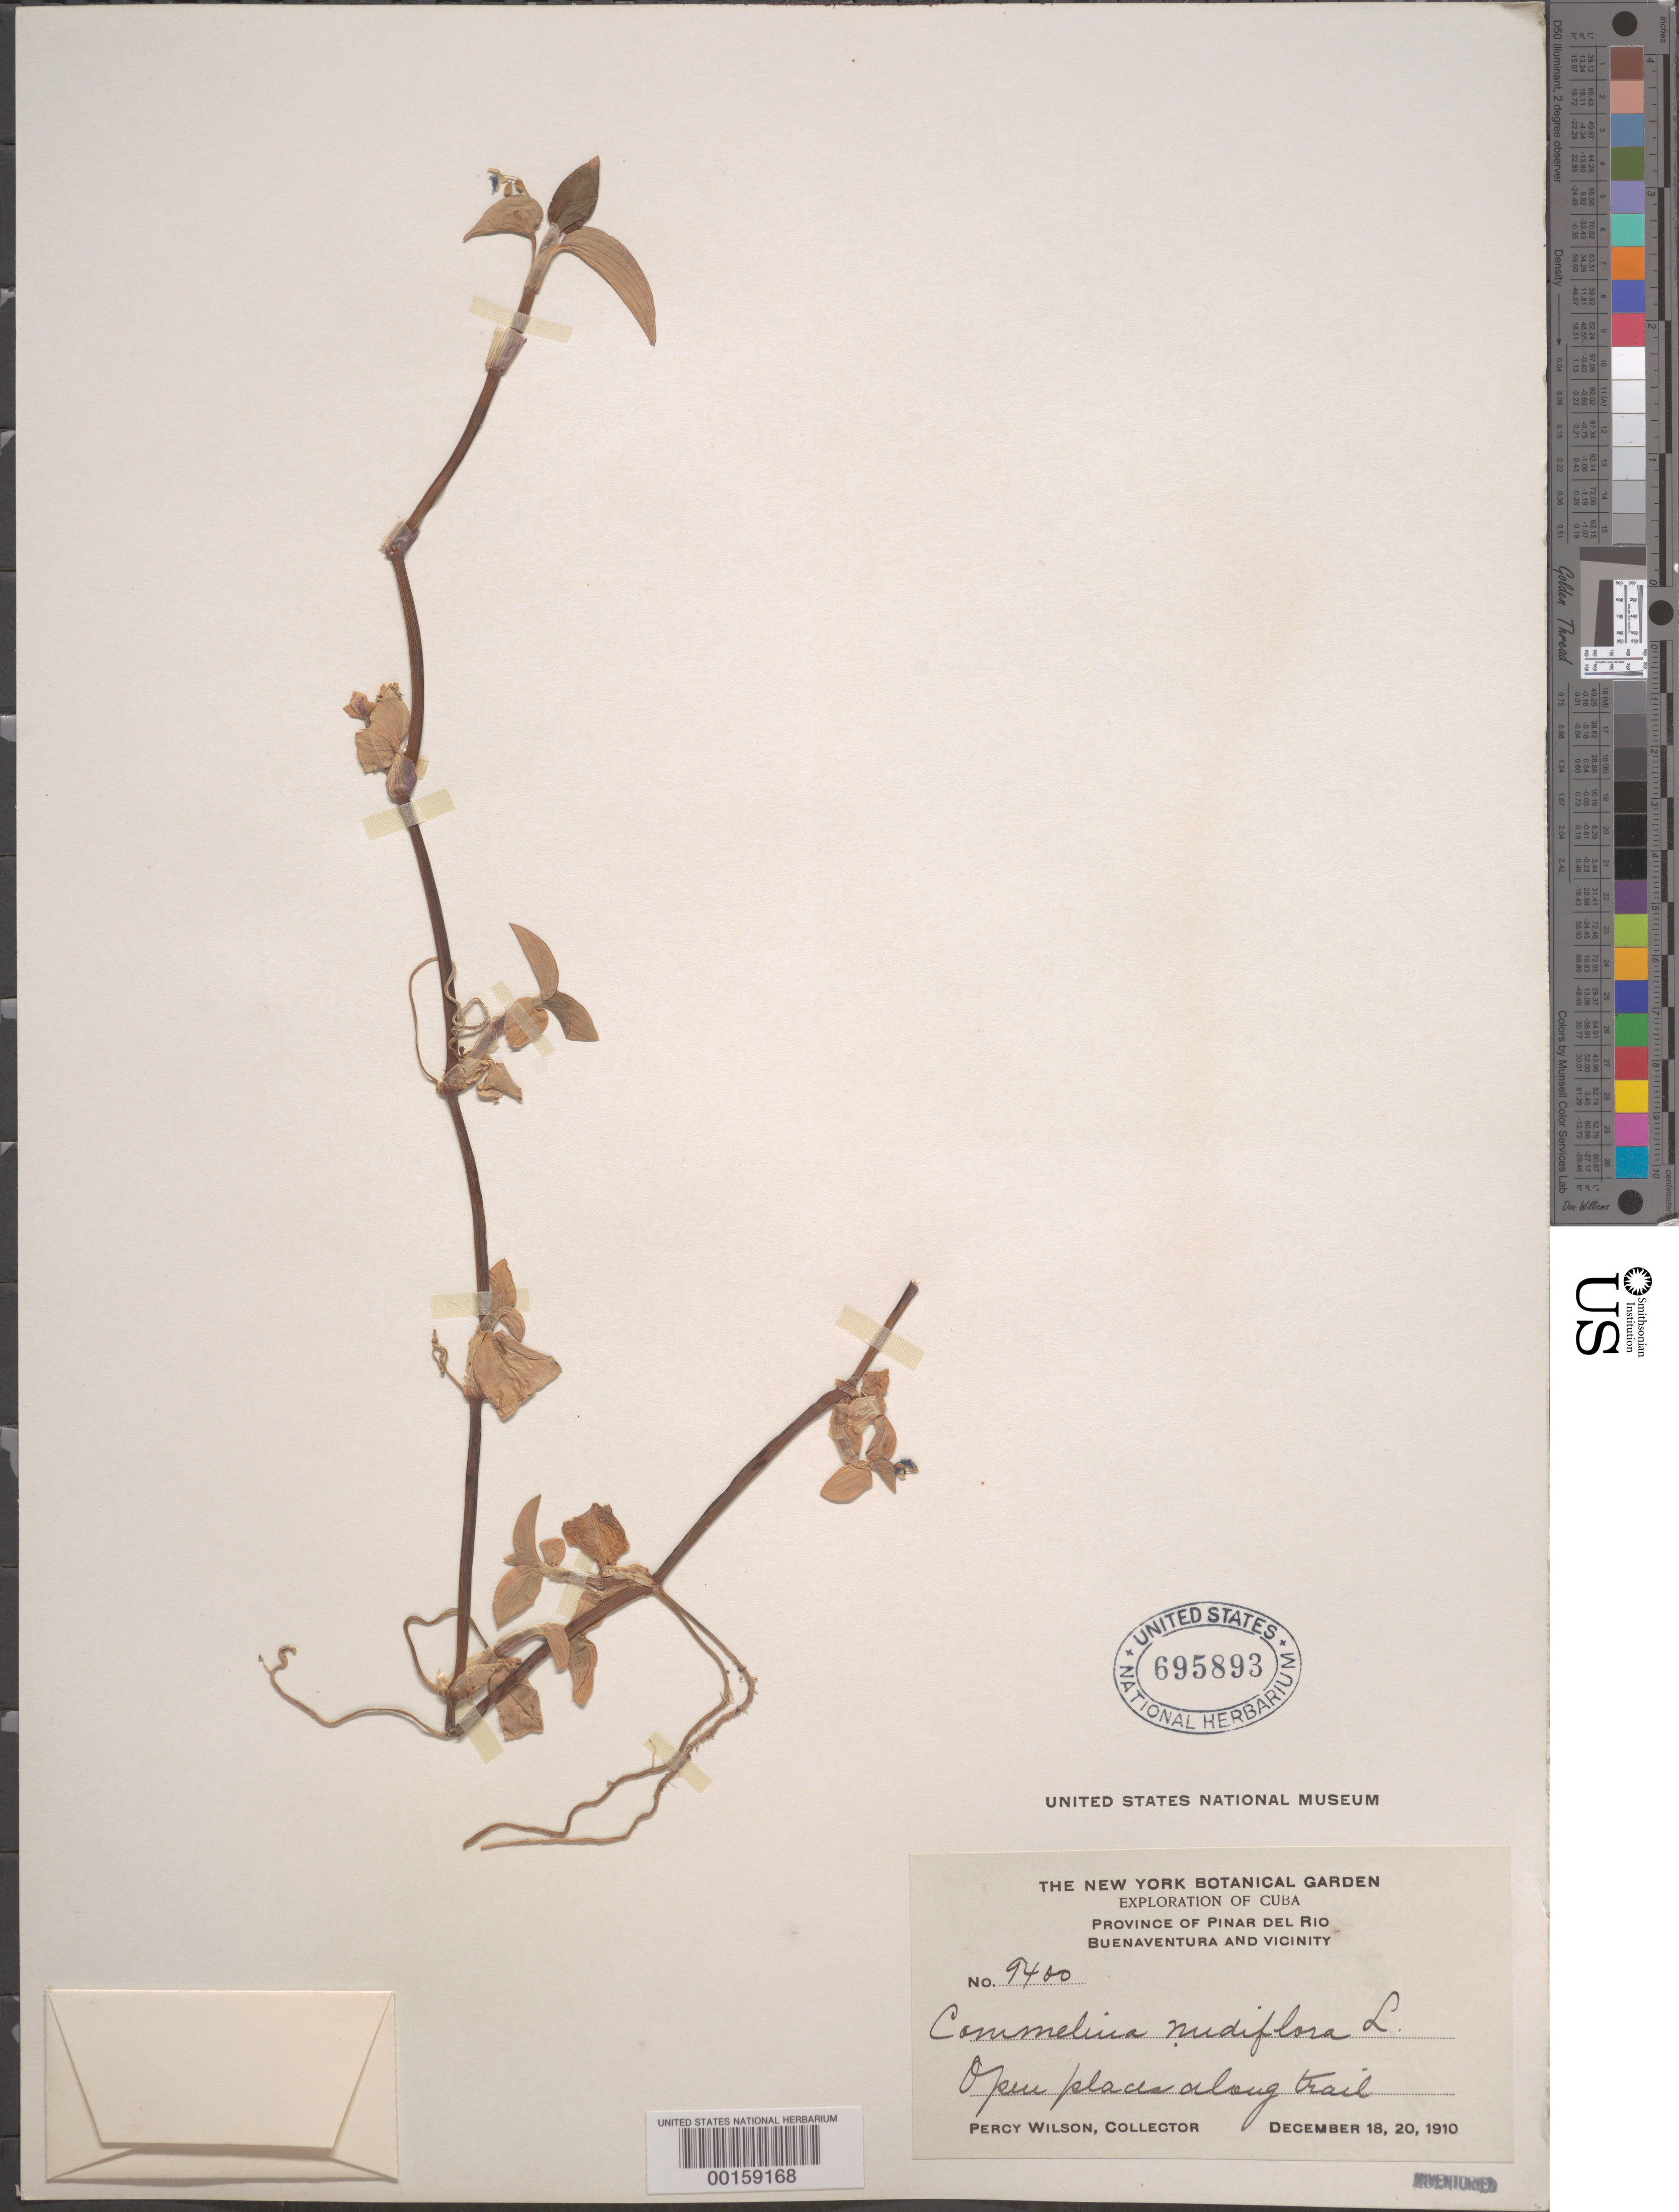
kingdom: Plantae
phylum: Tracheophyta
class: Liliopsida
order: Commelinales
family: Commelinaceae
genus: Commelina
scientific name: Commelina diffusa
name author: Burm. f.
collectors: P. Wilson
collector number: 9400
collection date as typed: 18 Dec 1910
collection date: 1910-12-18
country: Cuba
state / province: Pinar del Río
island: Greater Antilles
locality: Buenaventura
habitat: Openings along trail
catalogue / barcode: US 695893